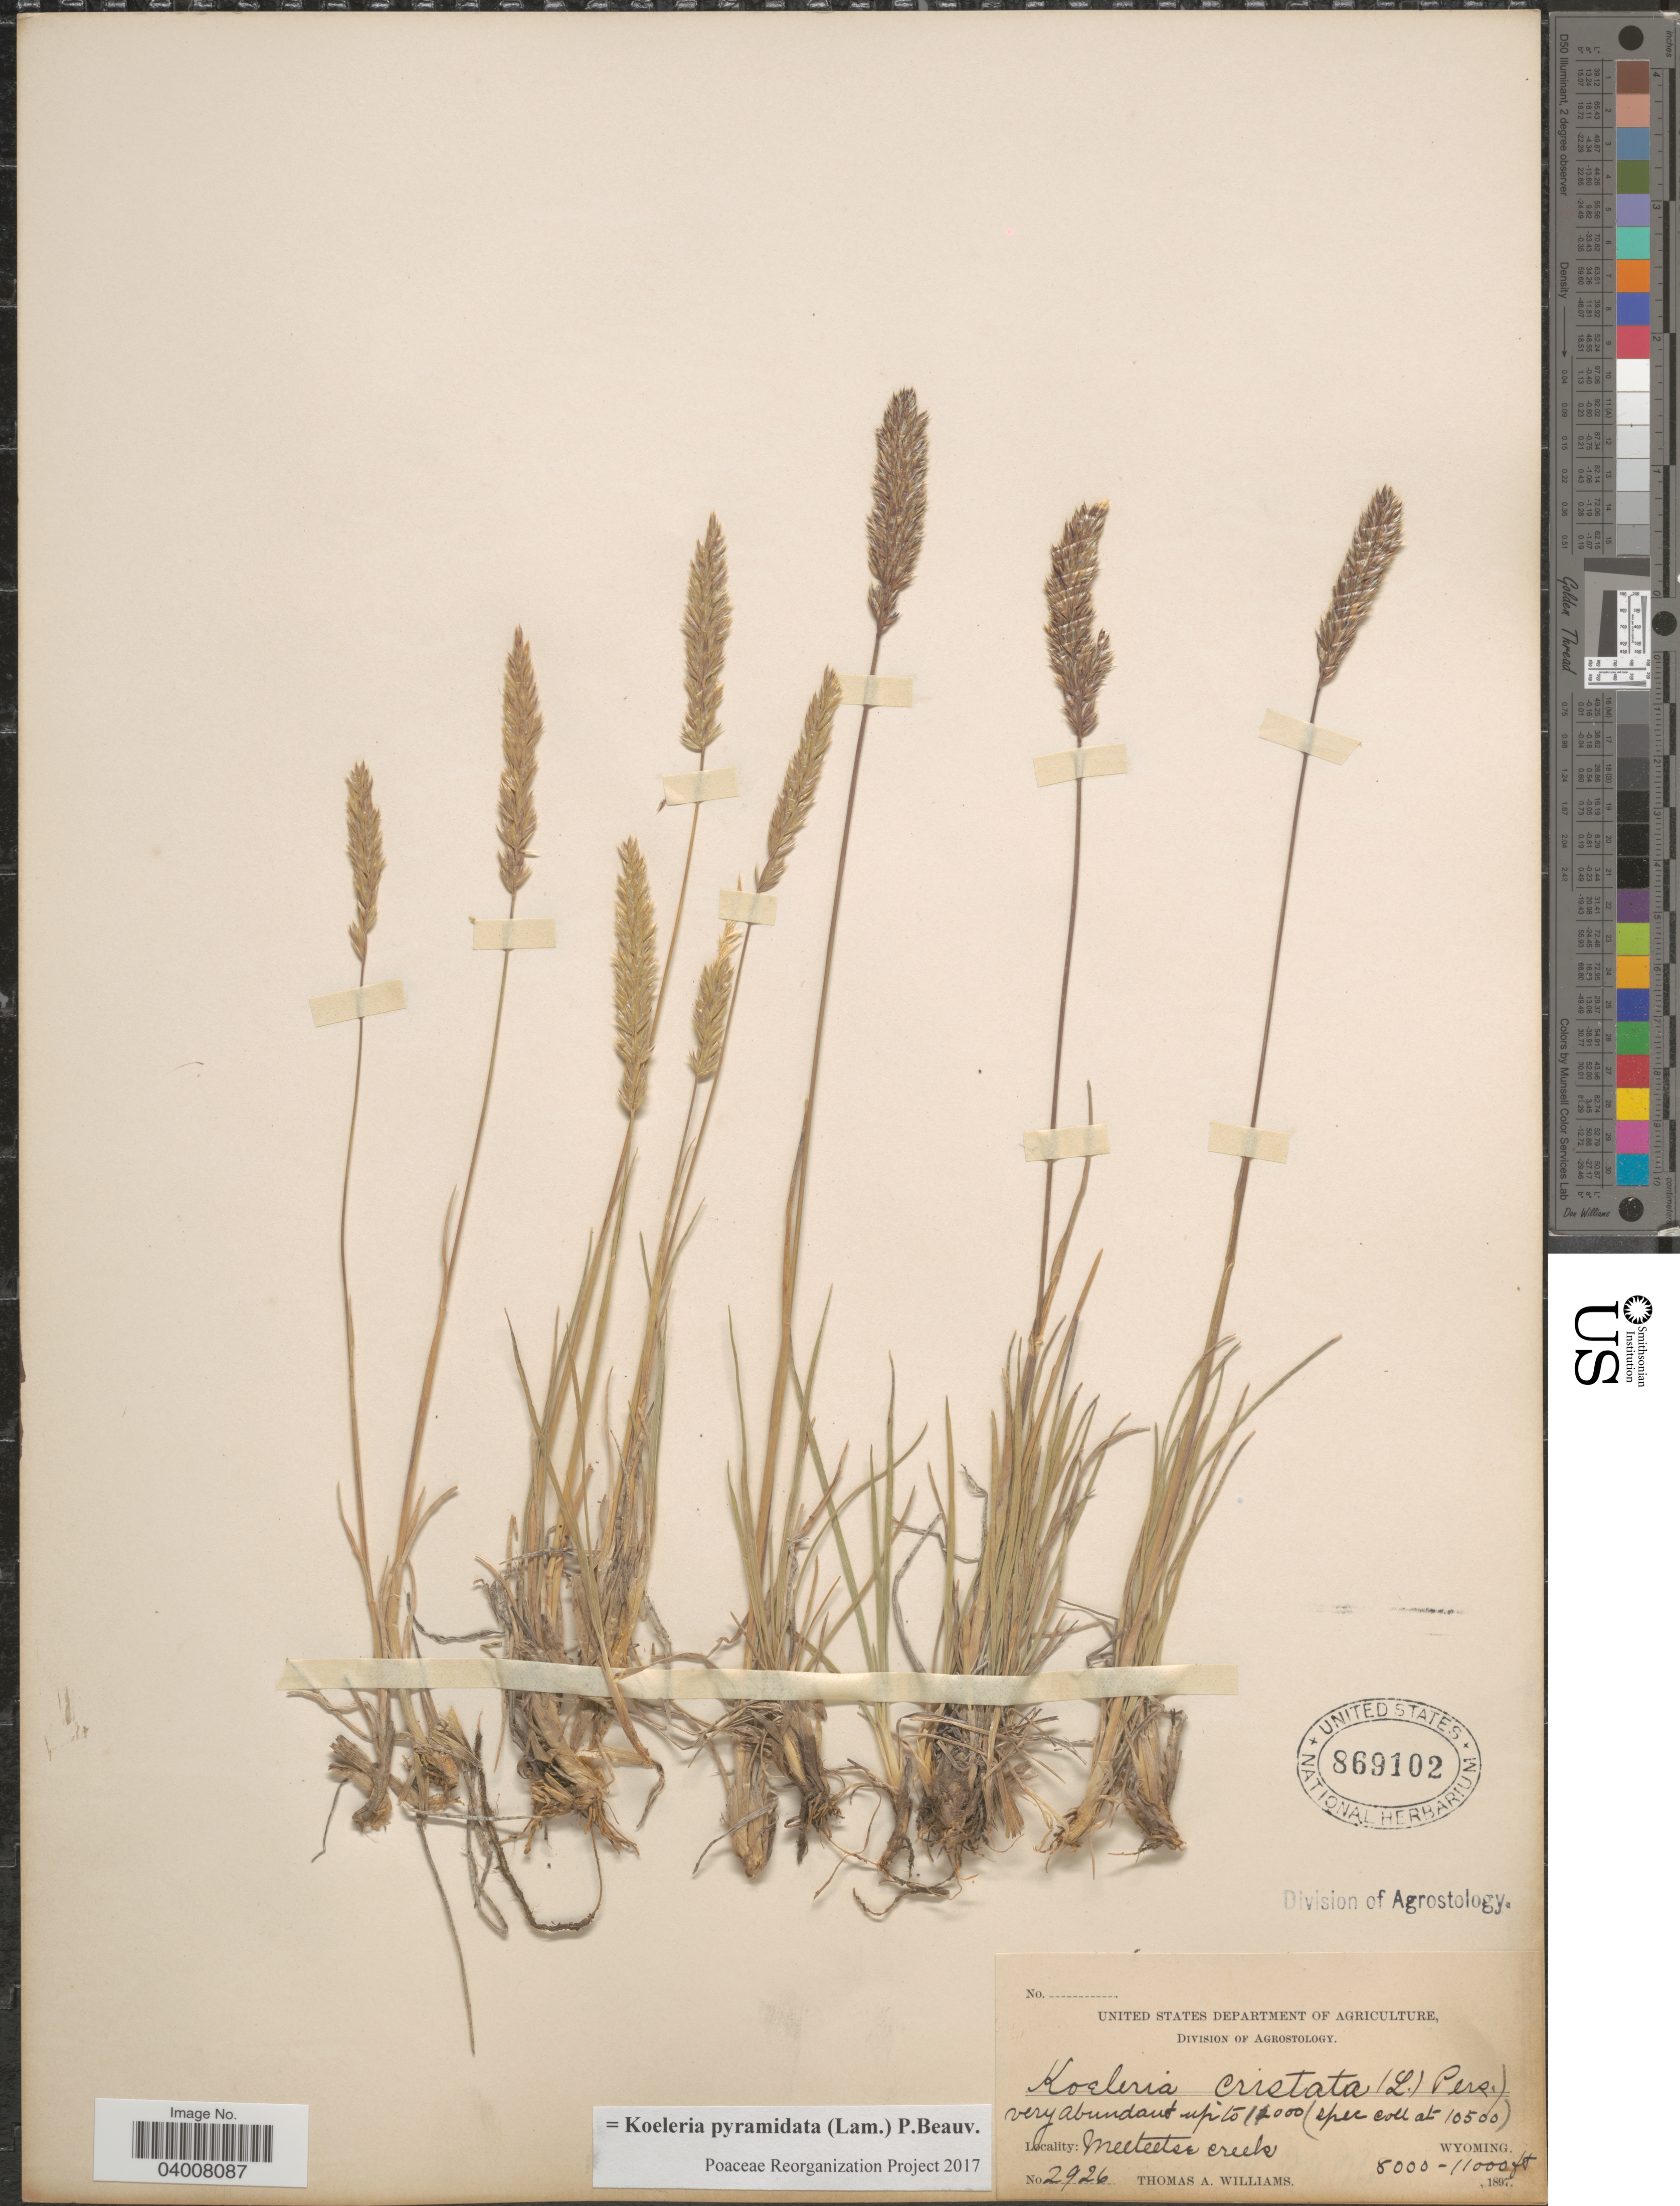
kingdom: Plantae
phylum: Tracheophyta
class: Liliopsida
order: Poales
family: Poaceae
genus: Koeleria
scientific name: Koeleria pyramidata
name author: (Lam.) P. Beauv.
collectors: T. A. Williams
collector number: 2926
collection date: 1897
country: United States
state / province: Wyoming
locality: Meeteetse creek.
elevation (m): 2438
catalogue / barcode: US 869102